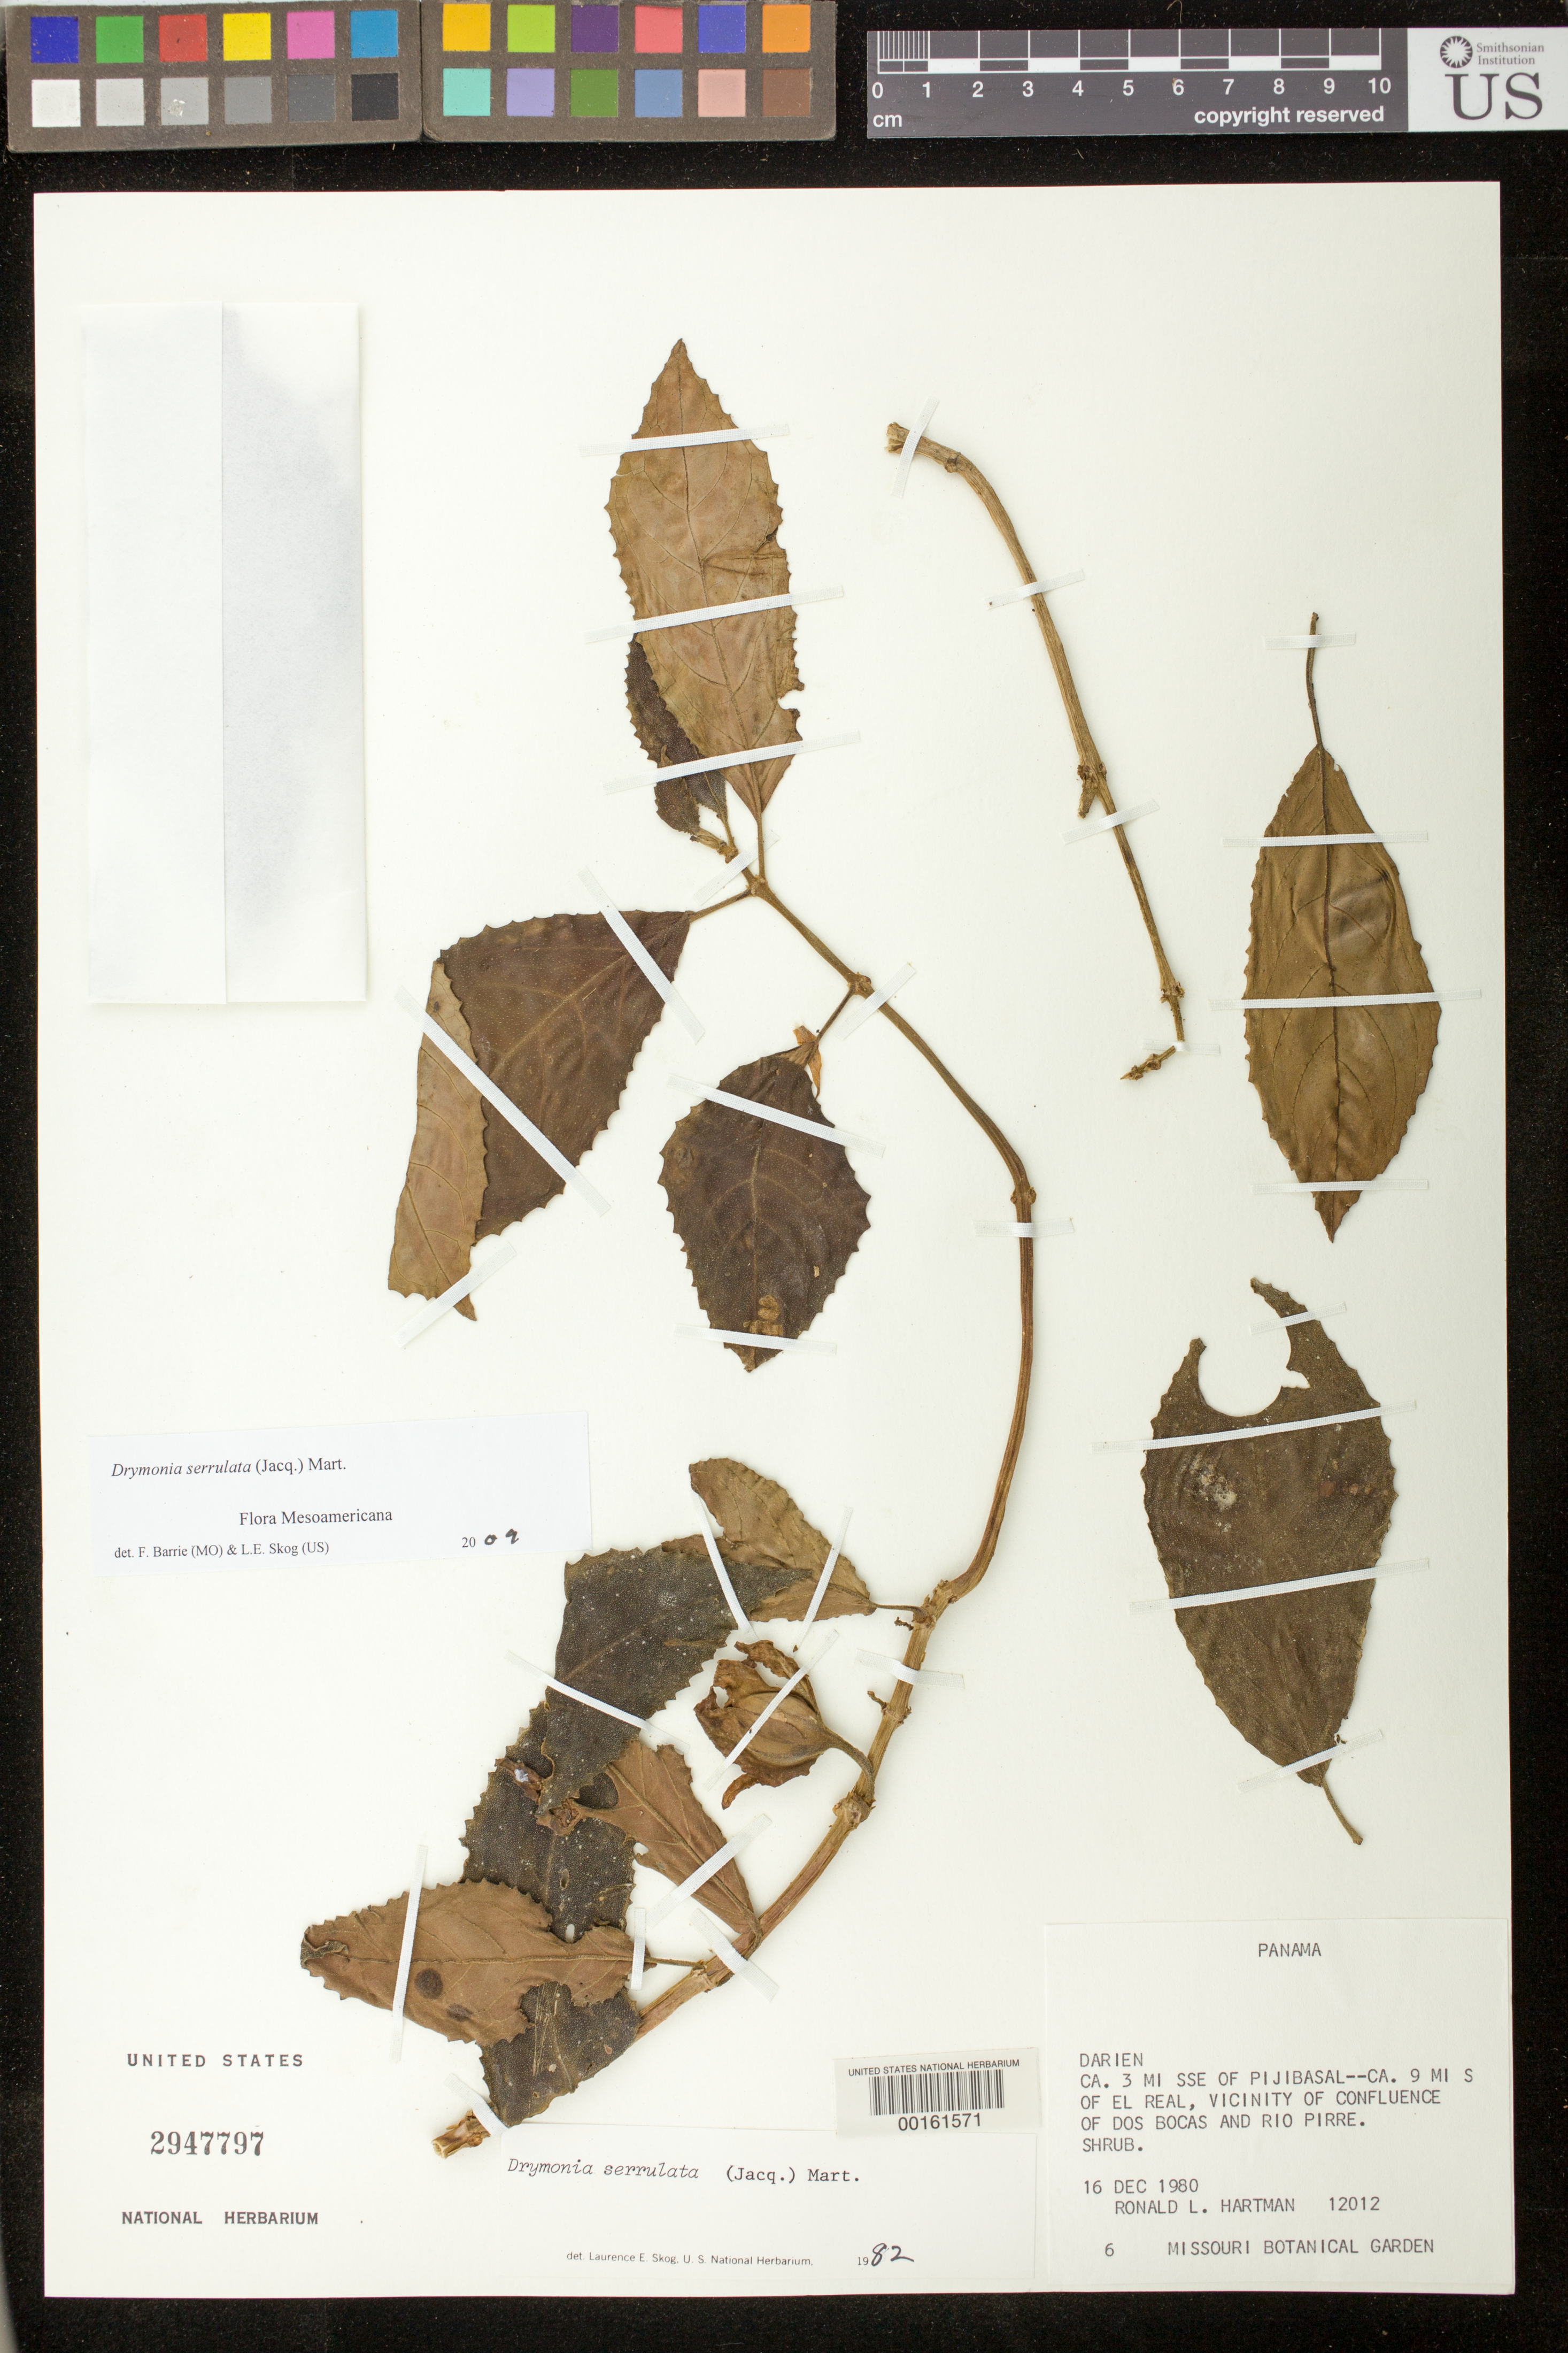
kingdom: Plantae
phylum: Tracheophyta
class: Magnoliopsida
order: Lamiales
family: Gesneriaceae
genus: Drymonia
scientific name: Drymonia serrulata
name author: (Jacq.) Mart.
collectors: R. L. Hartman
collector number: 12012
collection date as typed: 16 Dec 1980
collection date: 1980-12-16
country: Panama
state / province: Darién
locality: About 3 mi SSE of Pijibasal--about 9 mi S of El Real, vicinity of confluence of dos Bocas and Rio Pirre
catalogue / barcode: US 2947797